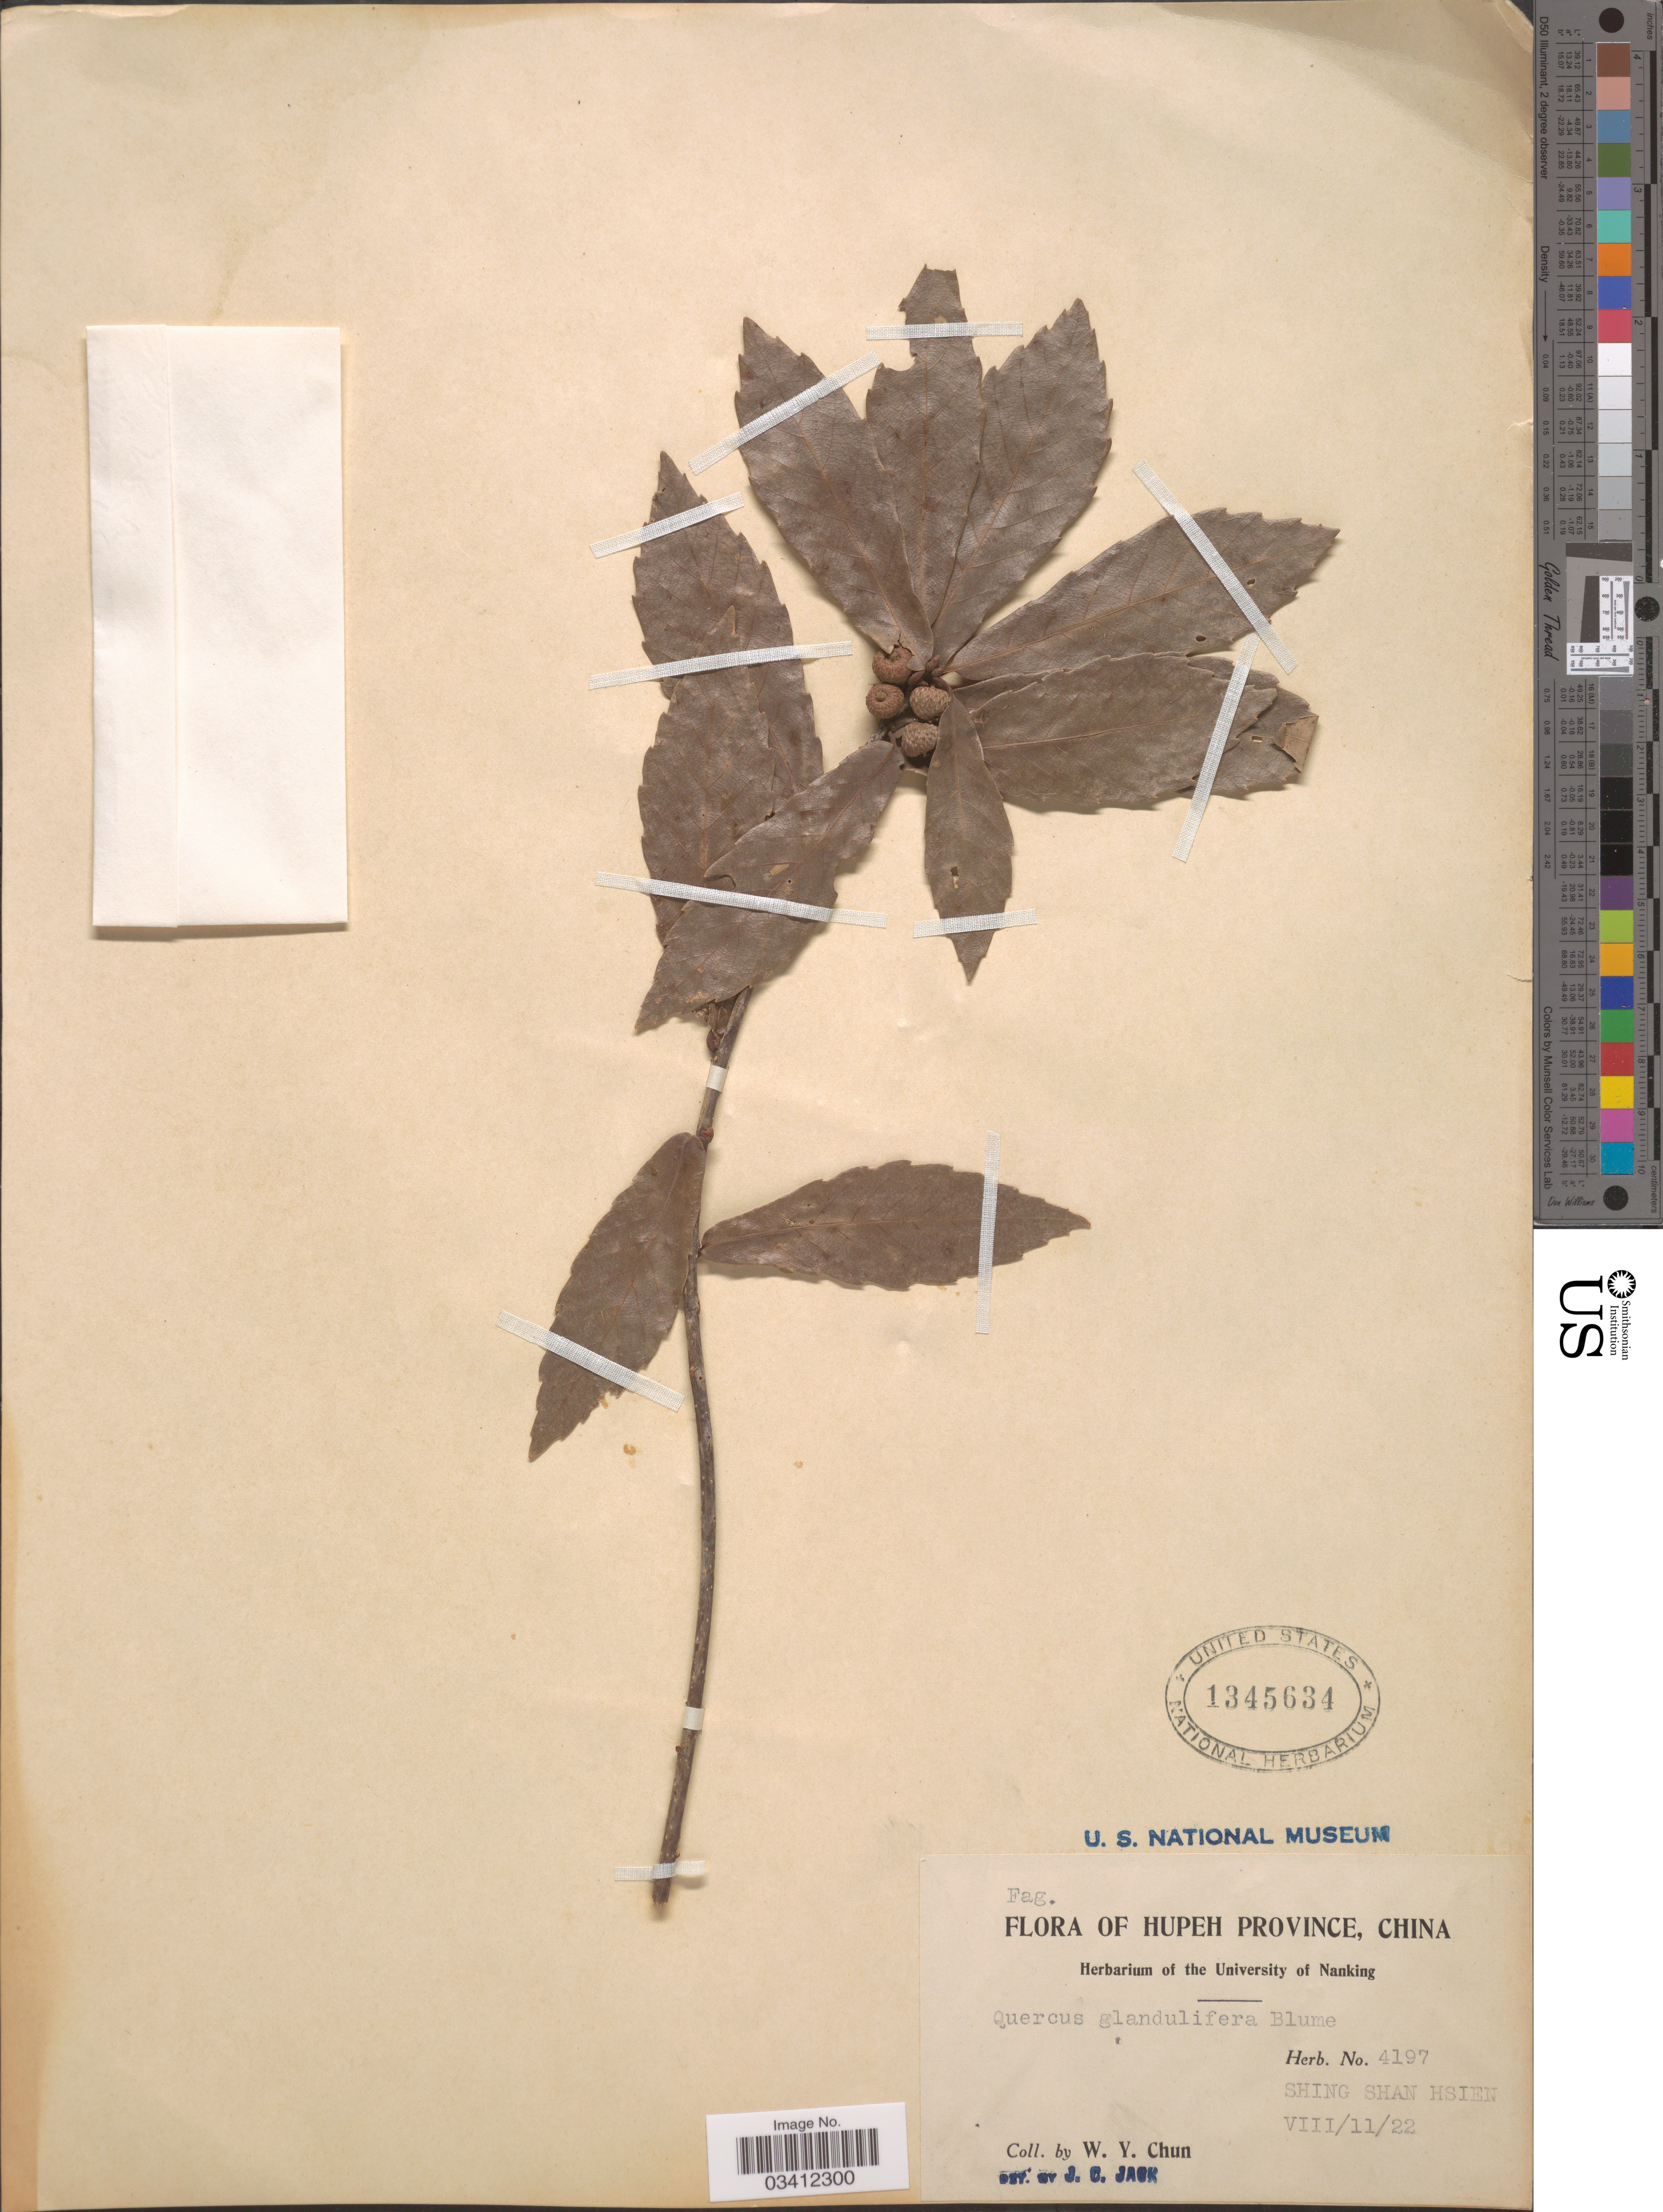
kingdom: Plantae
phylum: Tracheophyta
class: Magnoliopsida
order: Fagales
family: Fagaceae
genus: Quercus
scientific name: Quercus serrata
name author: Thunb.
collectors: W. Y. Chun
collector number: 4197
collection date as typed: Transcribed d/m/y: 11/8/22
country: China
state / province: Hubei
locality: Hupeh Province. Shing Shan Hsien.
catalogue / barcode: US 1345634